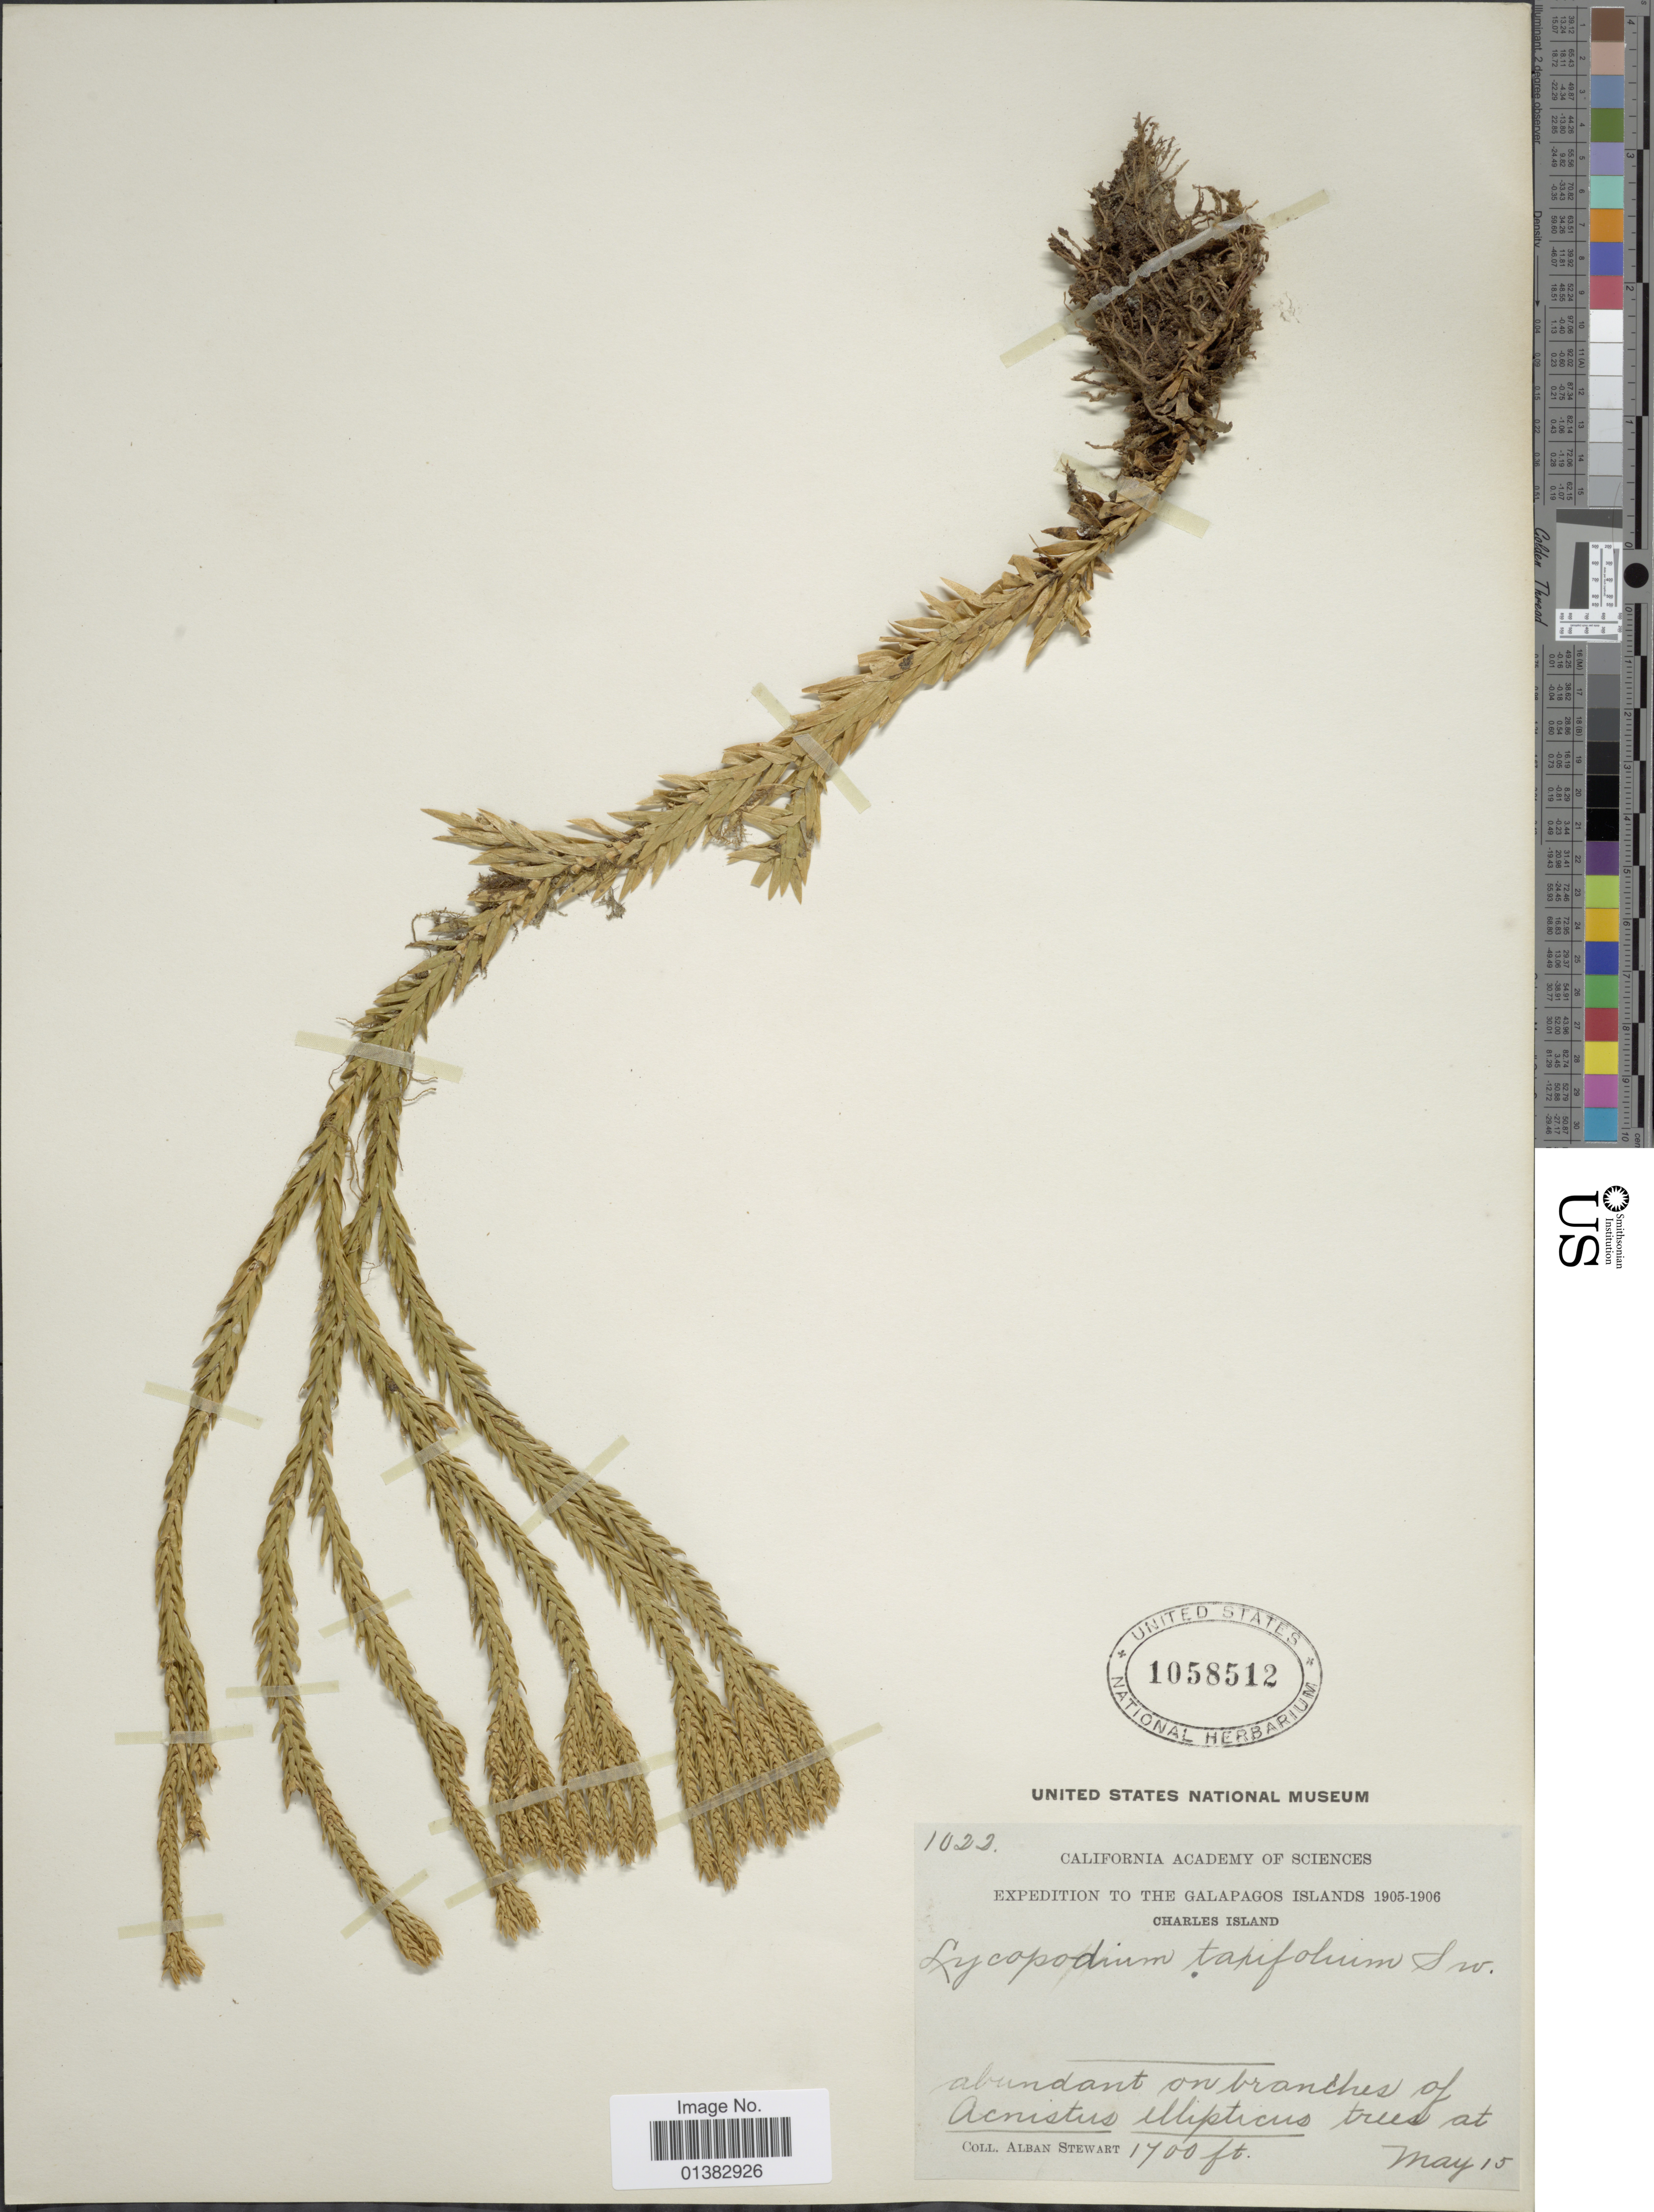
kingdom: Plantae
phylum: Tracheophyta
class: Lycopodiopsida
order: Lycopodiales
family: Lycopodiaceae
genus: Phlegmariurus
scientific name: Phlegmariurus taxifolius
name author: (Sw.) Á. Löve & D. Löve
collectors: A. Stewart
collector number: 1022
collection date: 1905-05-15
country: Ecuador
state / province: Colón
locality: Galapagos islands, Charles island, Charles Island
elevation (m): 518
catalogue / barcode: US 1058512